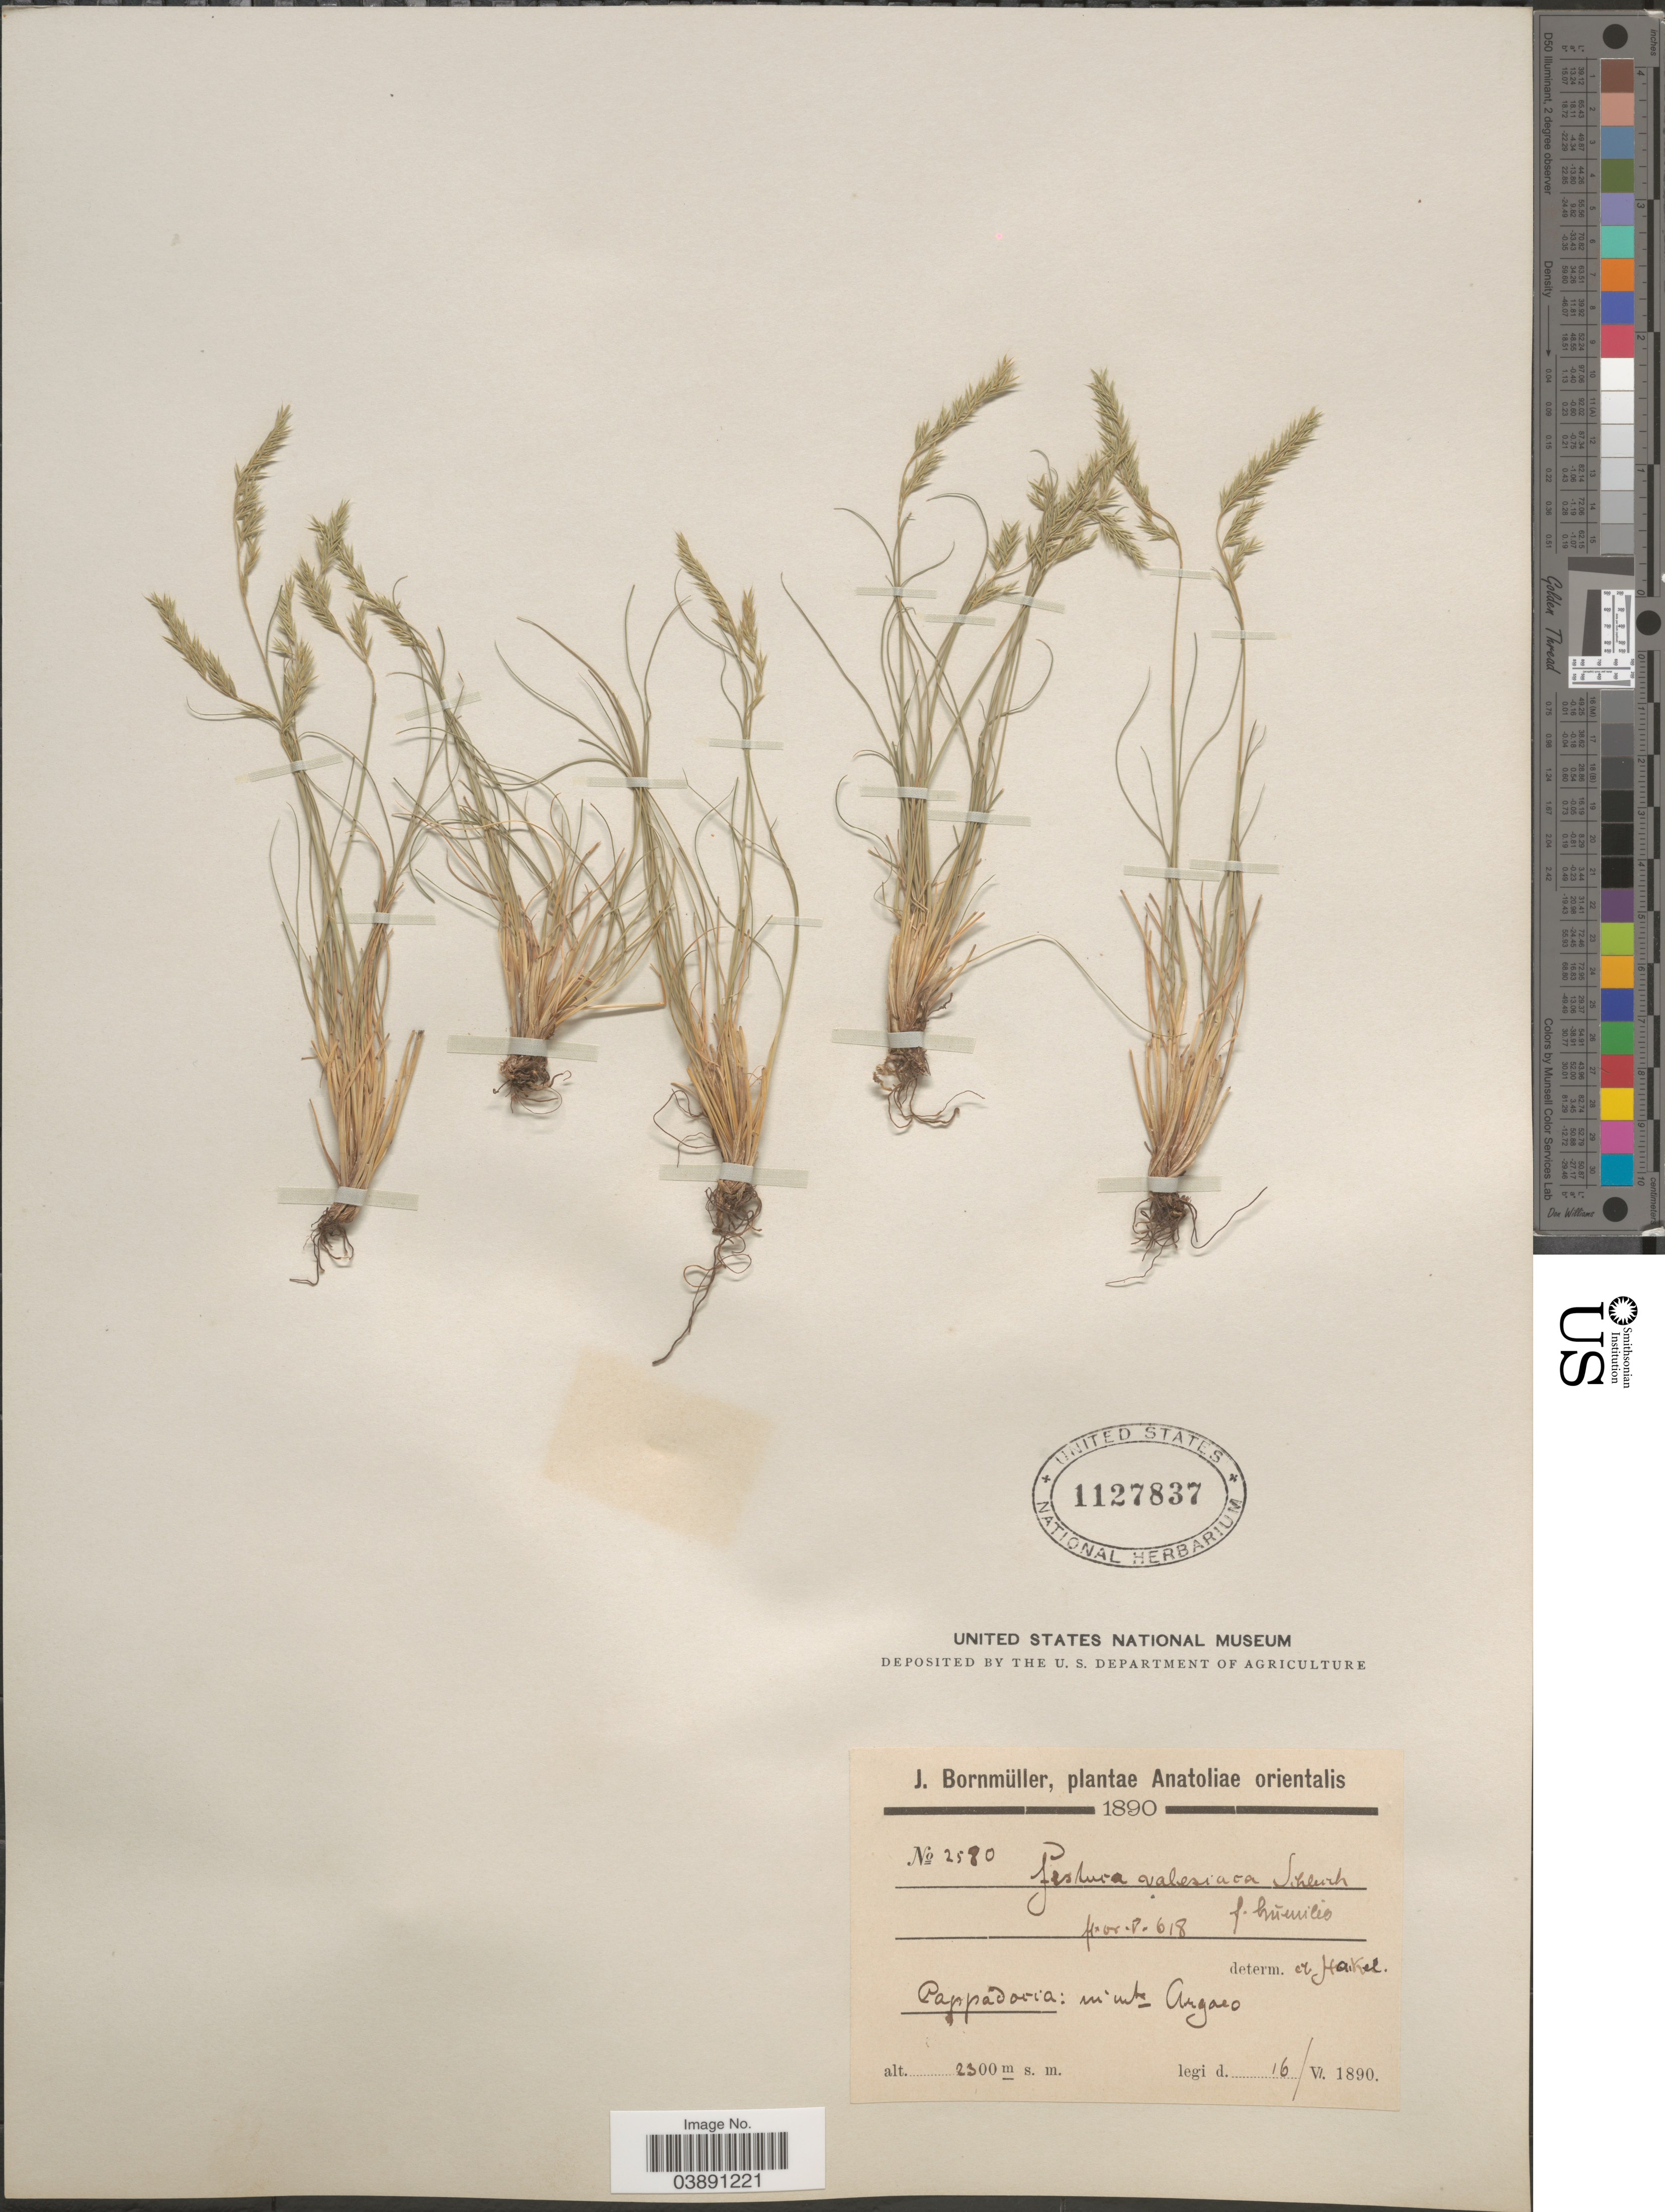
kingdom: Plantae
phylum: Tracheophyta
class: Liliopsida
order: Poales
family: Poaceae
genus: Festuca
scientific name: Festuca valesiaca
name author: Schleich. ex Gaudin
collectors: J. Bornmüller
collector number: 2580*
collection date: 1890-06-16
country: Turkey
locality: Anatoliae orientalis. Cappadocia: in mte Argaeo.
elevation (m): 2300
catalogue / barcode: US 1127837